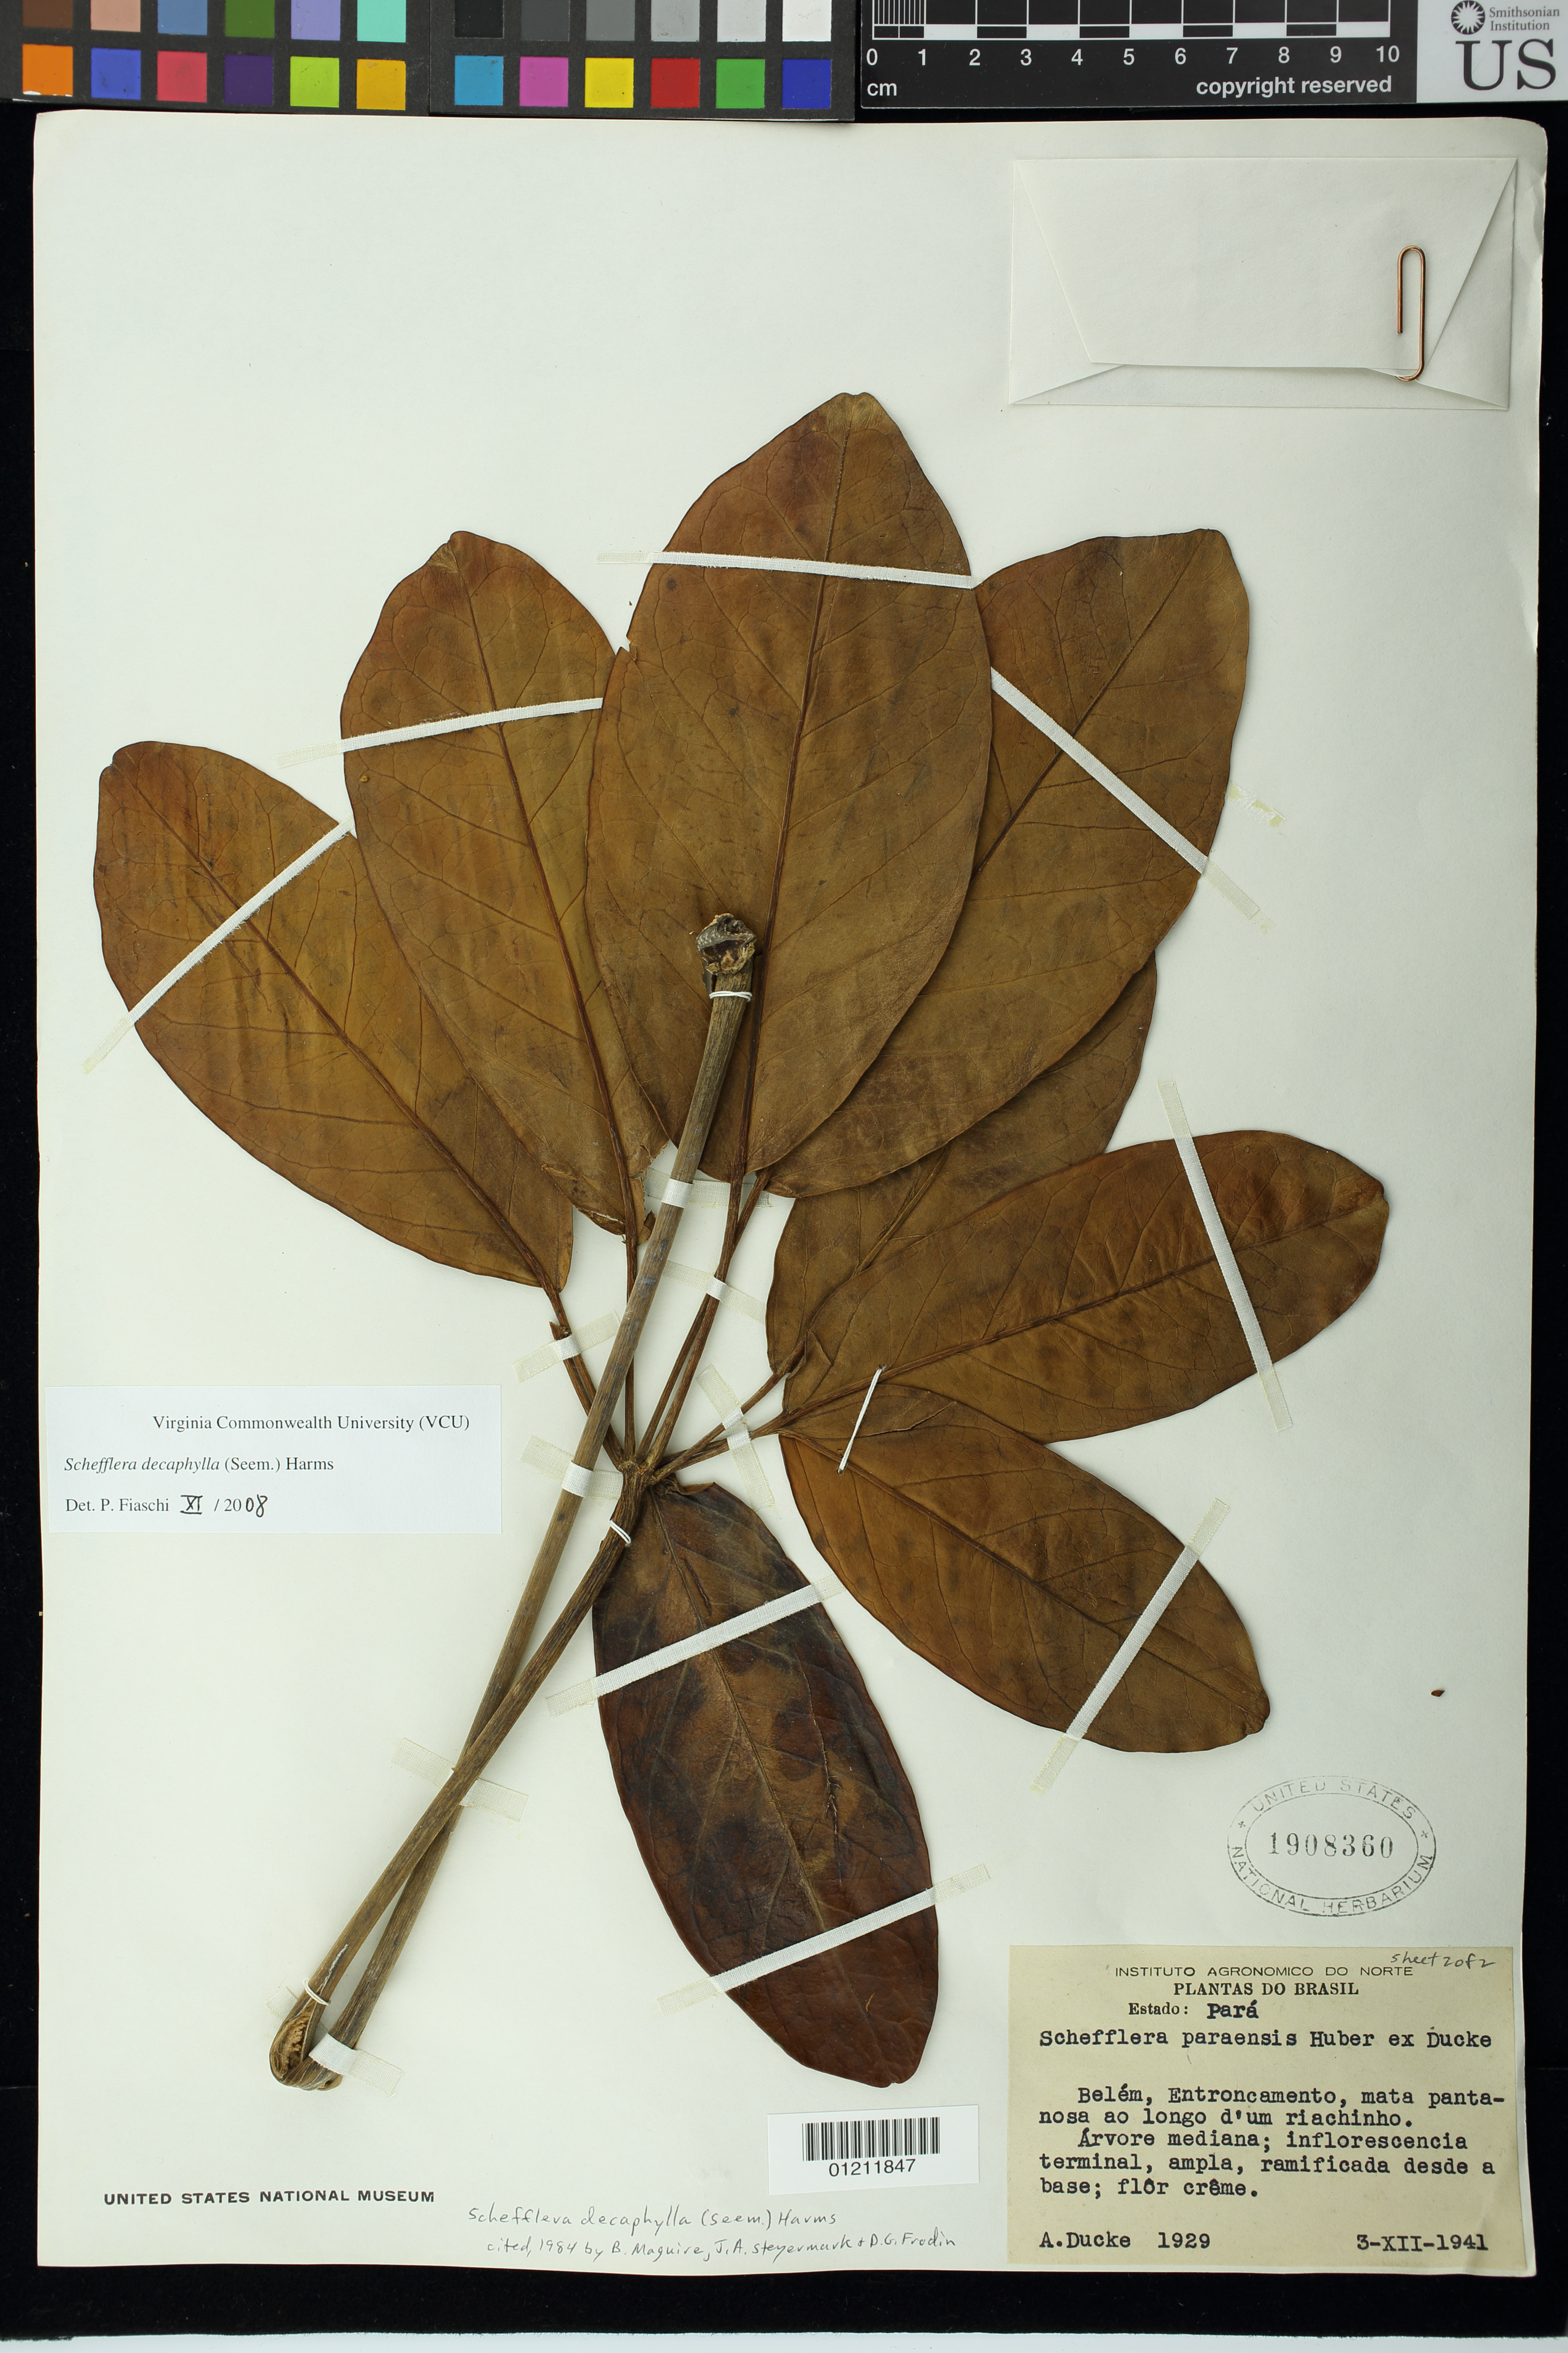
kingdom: Plantae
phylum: Tracheophyta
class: Magnoliopsida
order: Apiales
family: Araliaceae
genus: Schefflera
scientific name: Schefflera decaphylla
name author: (Seem.) Harms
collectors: A. Ducke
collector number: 1929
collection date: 1941-12-03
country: Brazil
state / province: Pará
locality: Belém, Entroncamento, mata pantanosa ao longo d'um riachinho.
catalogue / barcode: US 1908360